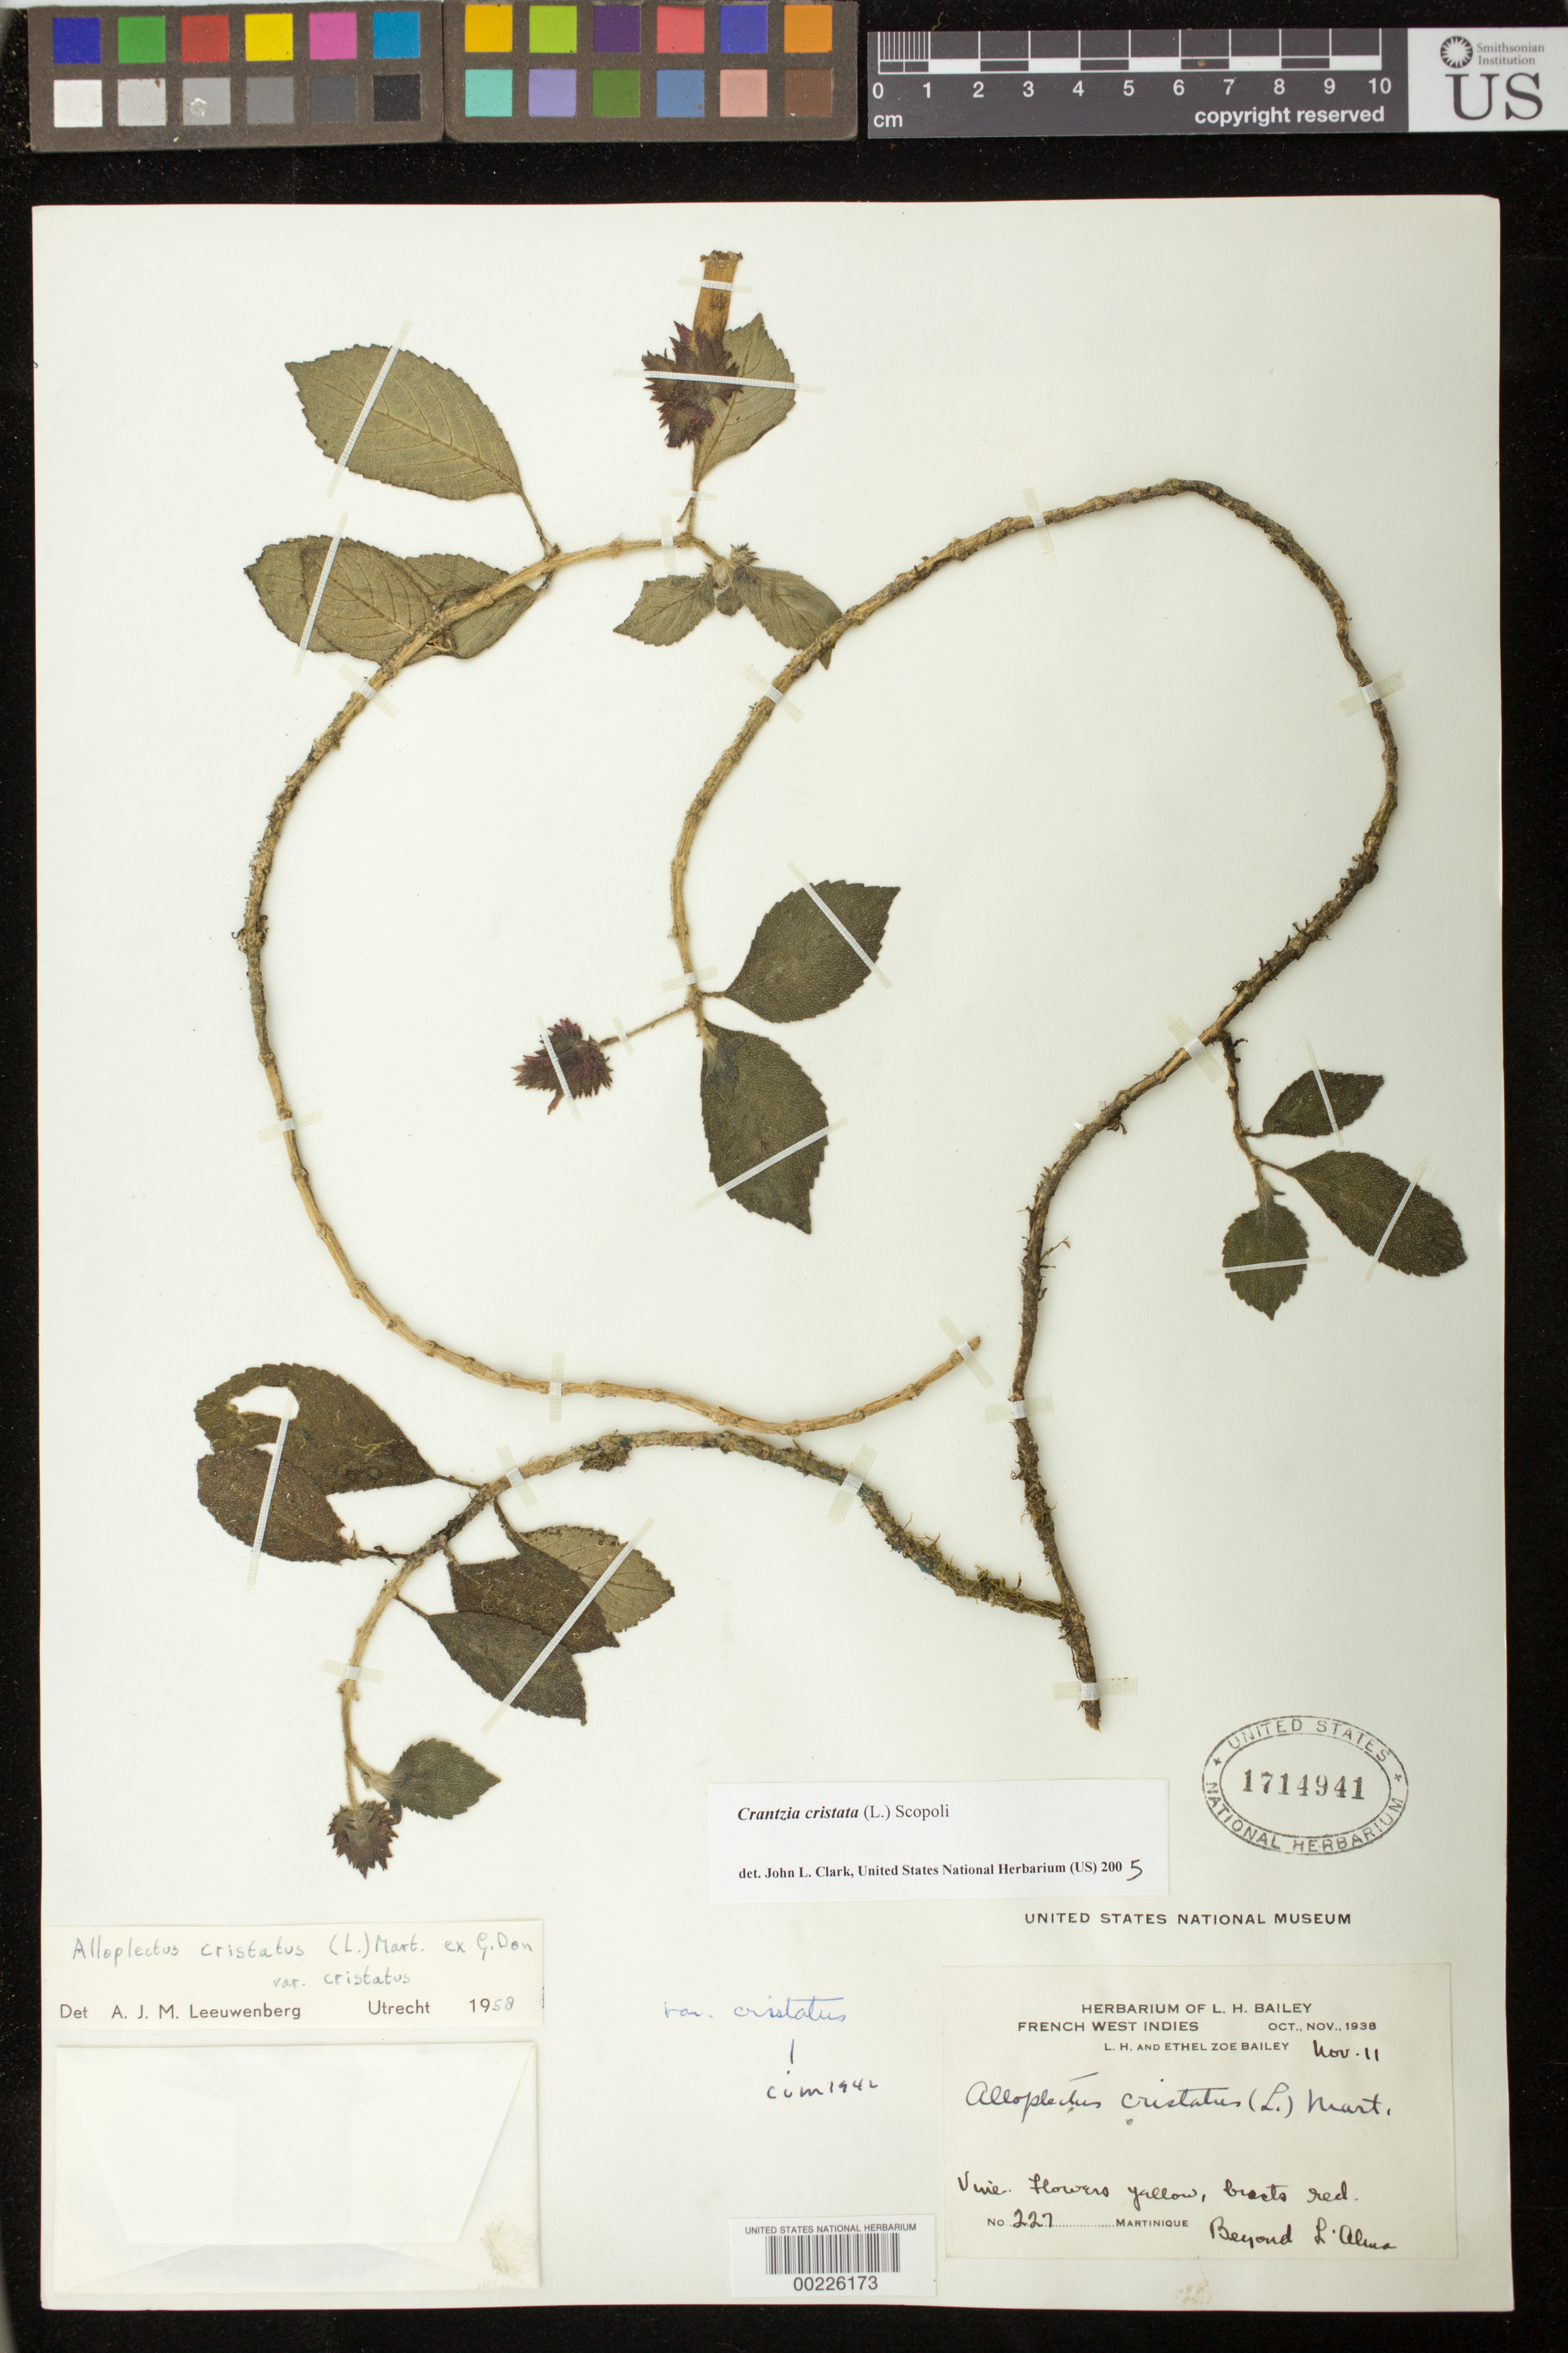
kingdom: Plantae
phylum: Tracheophyta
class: Magnoliopsida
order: Lamiales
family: Gesneriaceae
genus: Crantzia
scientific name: Crantzia cristata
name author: (L.) Scop. ex Fritsch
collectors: L. H. Bailey & E. Z. Bailey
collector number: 227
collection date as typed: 11 Nov 1938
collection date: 1938-11-11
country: Martinique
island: Martinique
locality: Beyond L'alma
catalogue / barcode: US 1714941